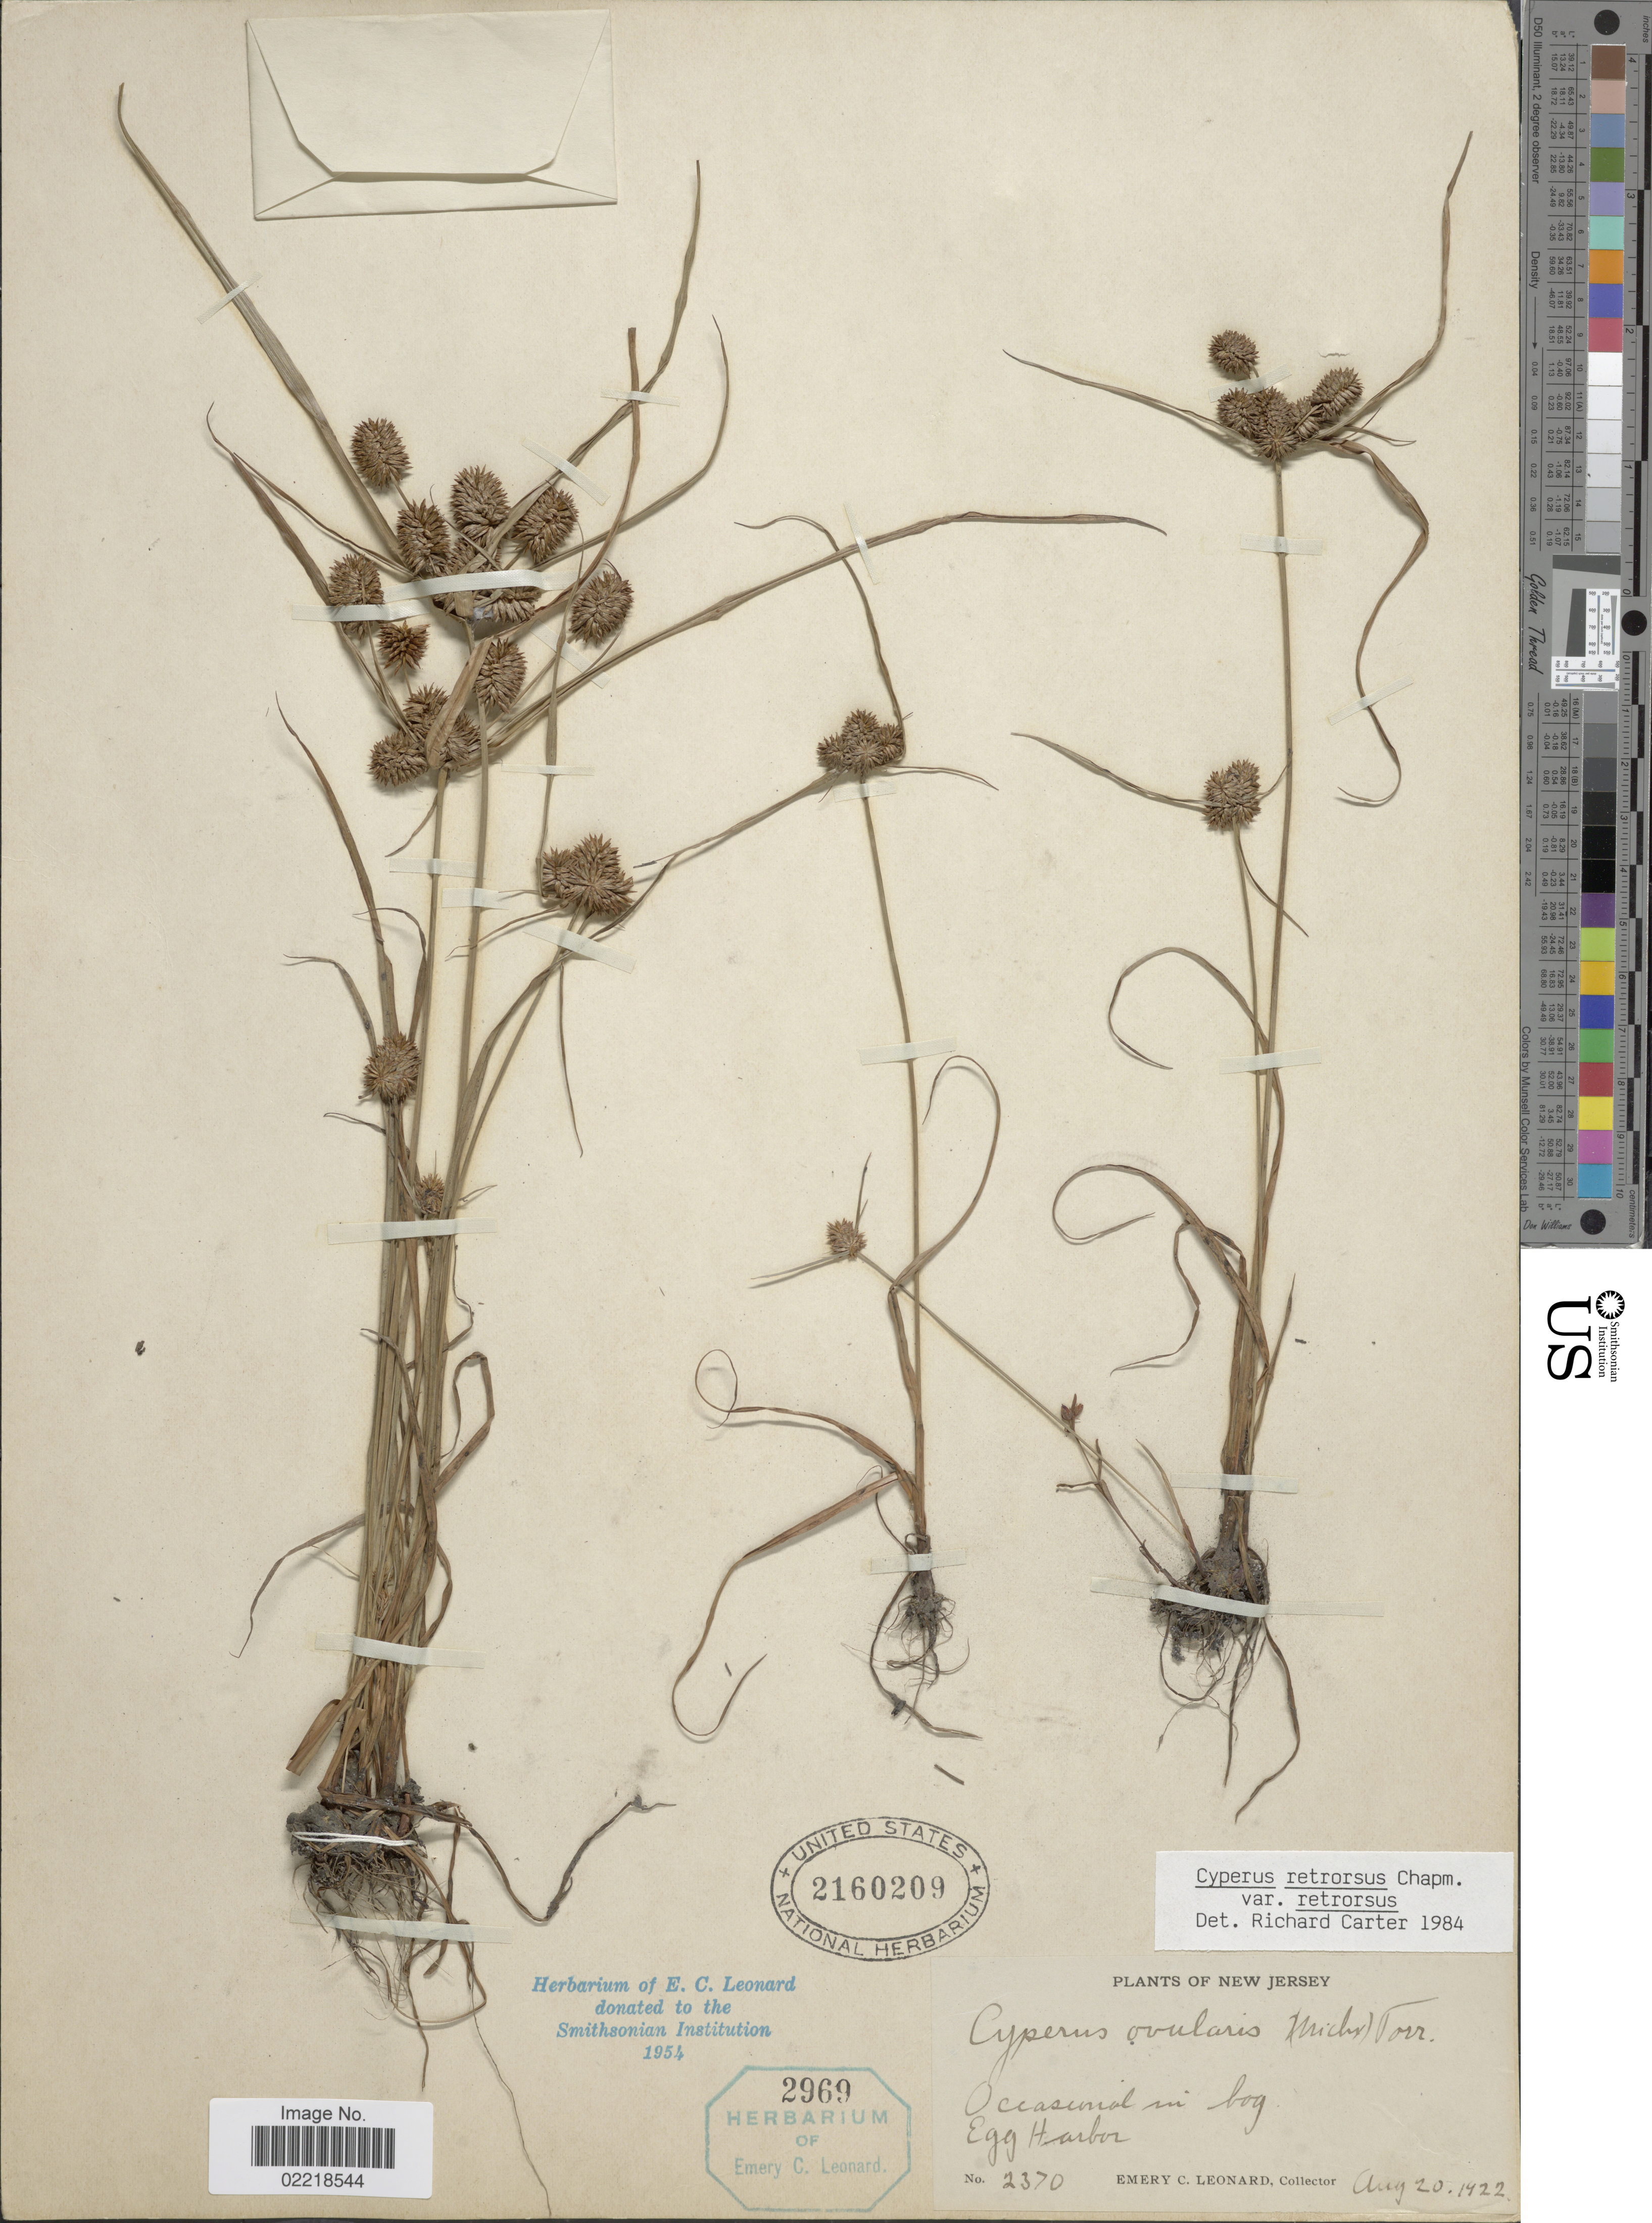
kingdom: Plantae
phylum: Tracheophyta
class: Liliopsida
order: Poales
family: Cyperaceae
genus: Cyperus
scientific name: Cyperus retrorsus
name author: Chapm.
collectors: E. C. Leonard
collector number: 2370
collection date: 1922-08-20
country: United States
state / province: New Jersey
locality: Occasional in bog, Egg Harbor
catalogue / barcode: US 2160209